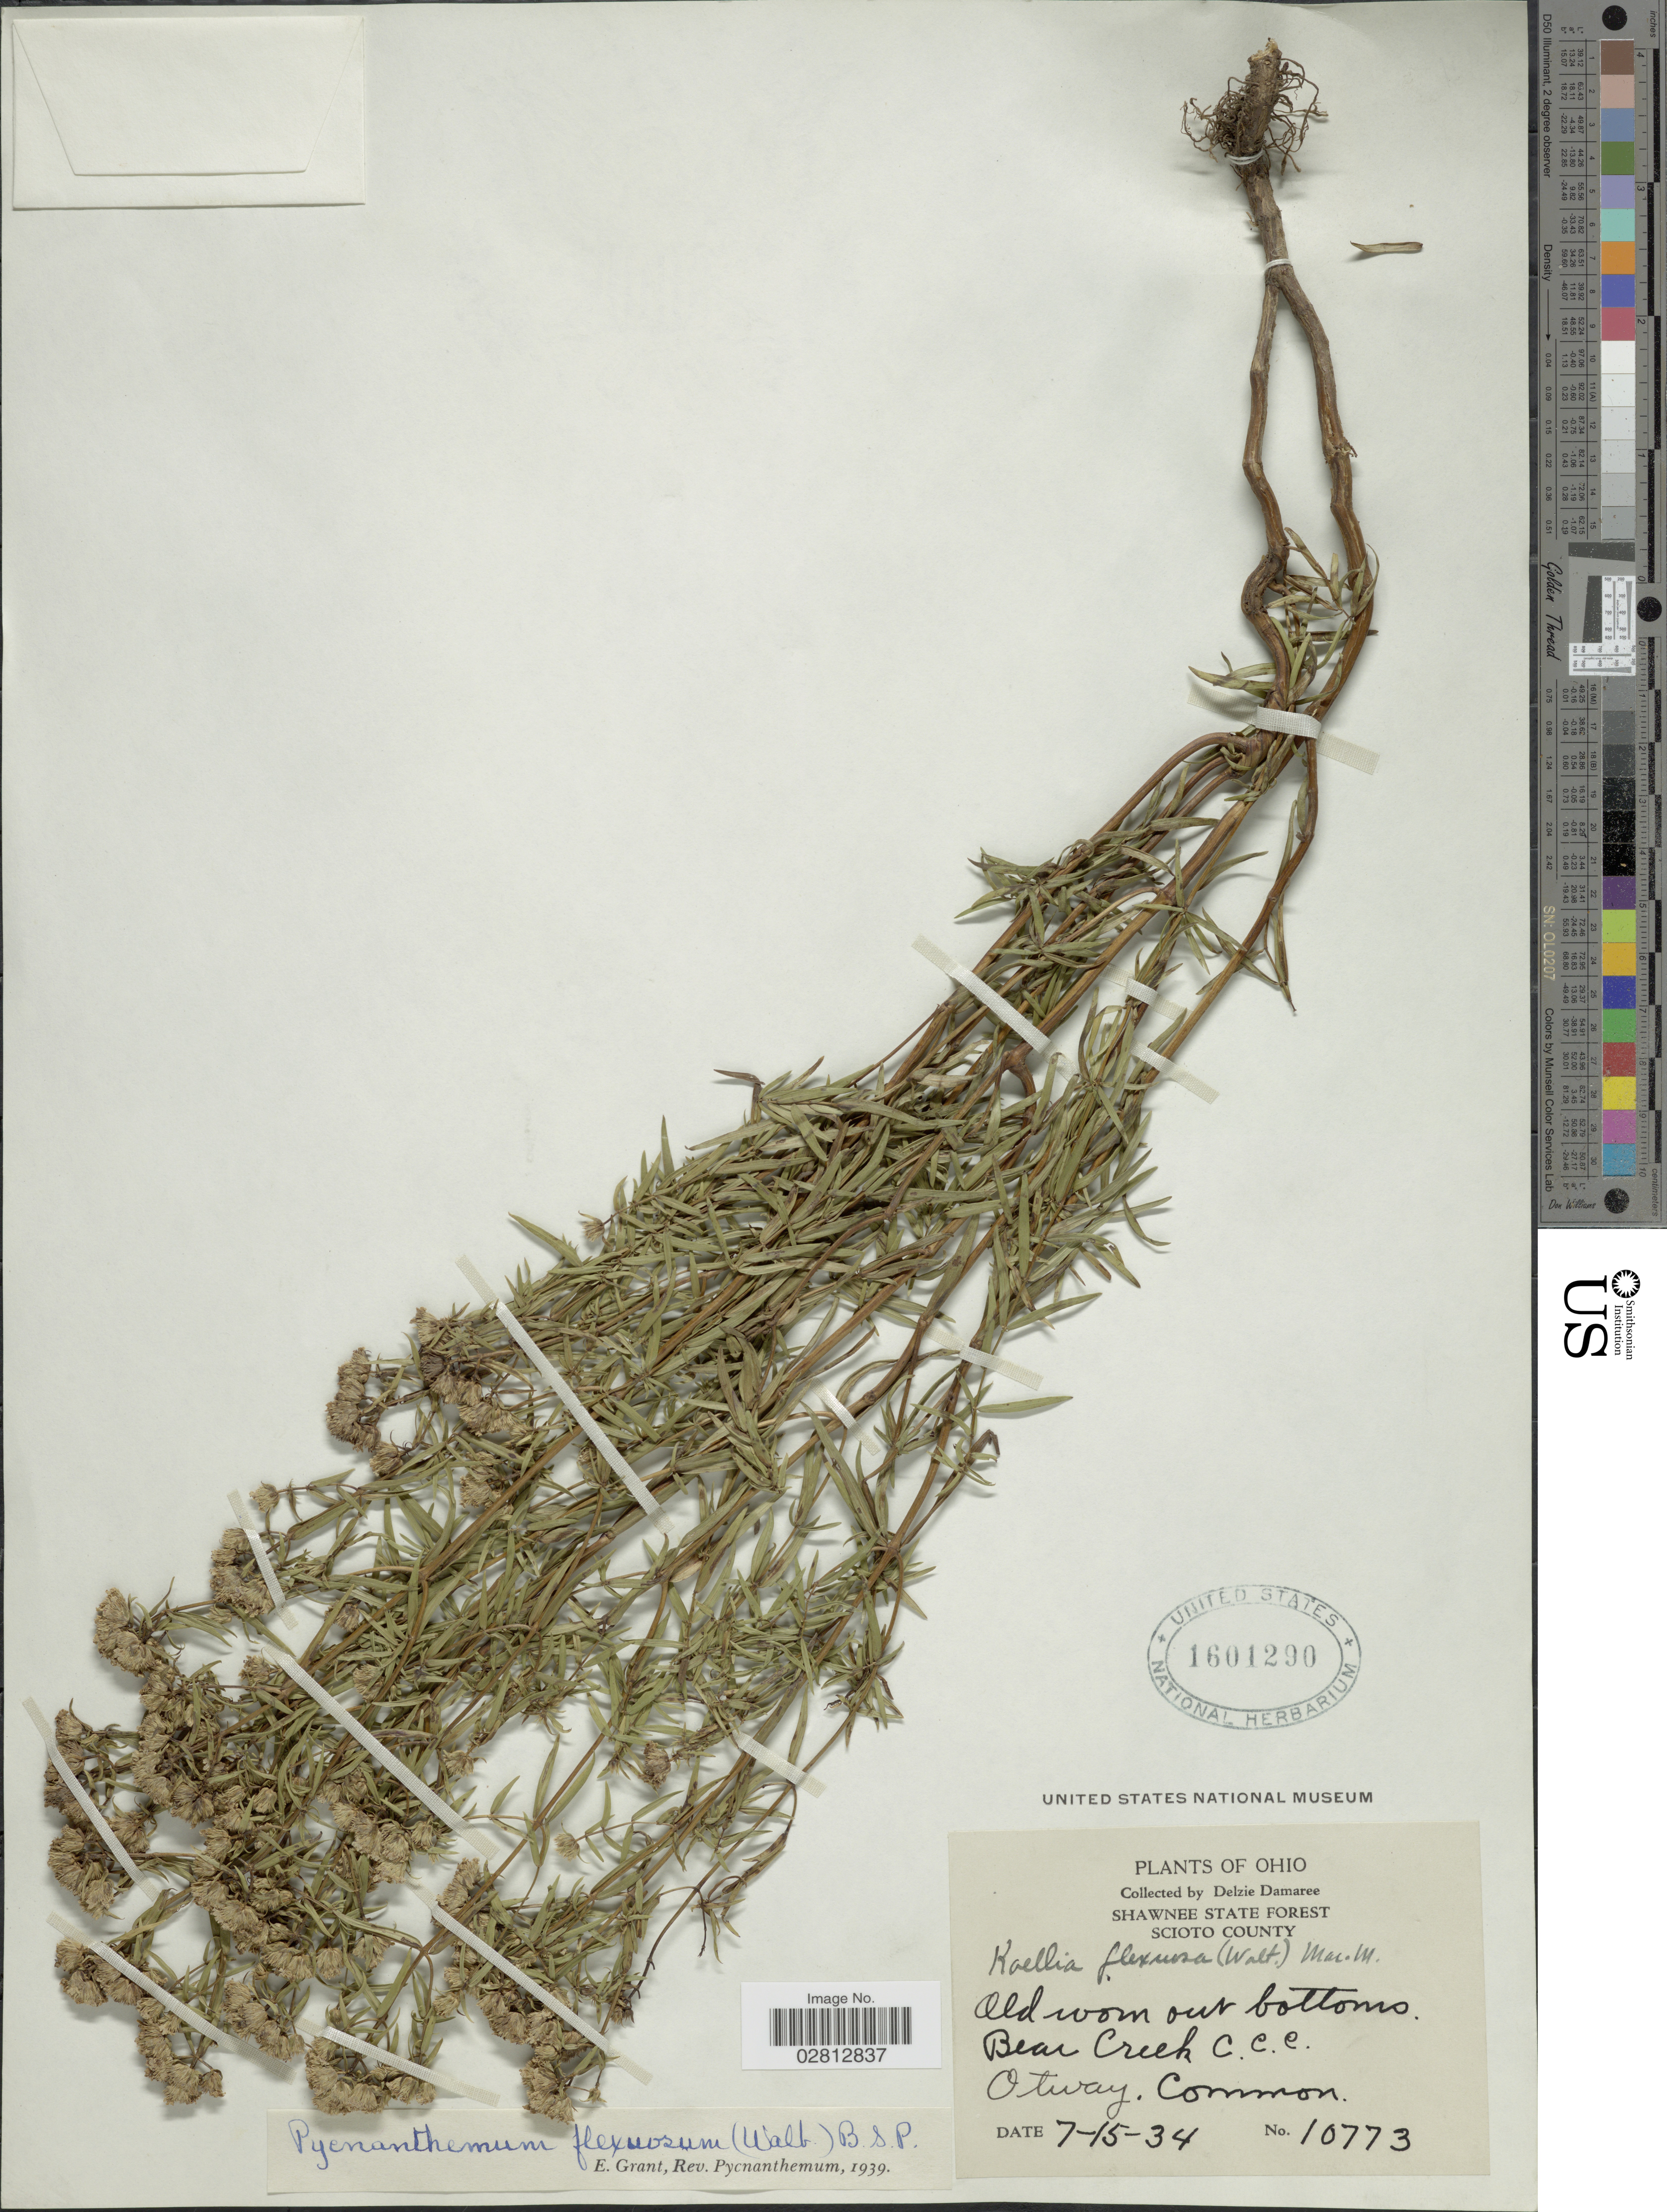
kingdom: Plantae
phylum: Tracheophyta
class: Magnoliopsida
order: Lamiales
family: Lamiaceae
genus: Pycnanthemum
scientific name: Pycnanthemum tenuifolium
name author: Schrad.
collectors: D. Demaree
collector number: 10773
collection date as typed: Transcribed d/m/y: 15/7/34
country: United States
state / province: Ohio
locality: Shawnee State Forest. Scioto County. Bear Creek C.C.C. Otway.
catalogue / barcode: US 1601290